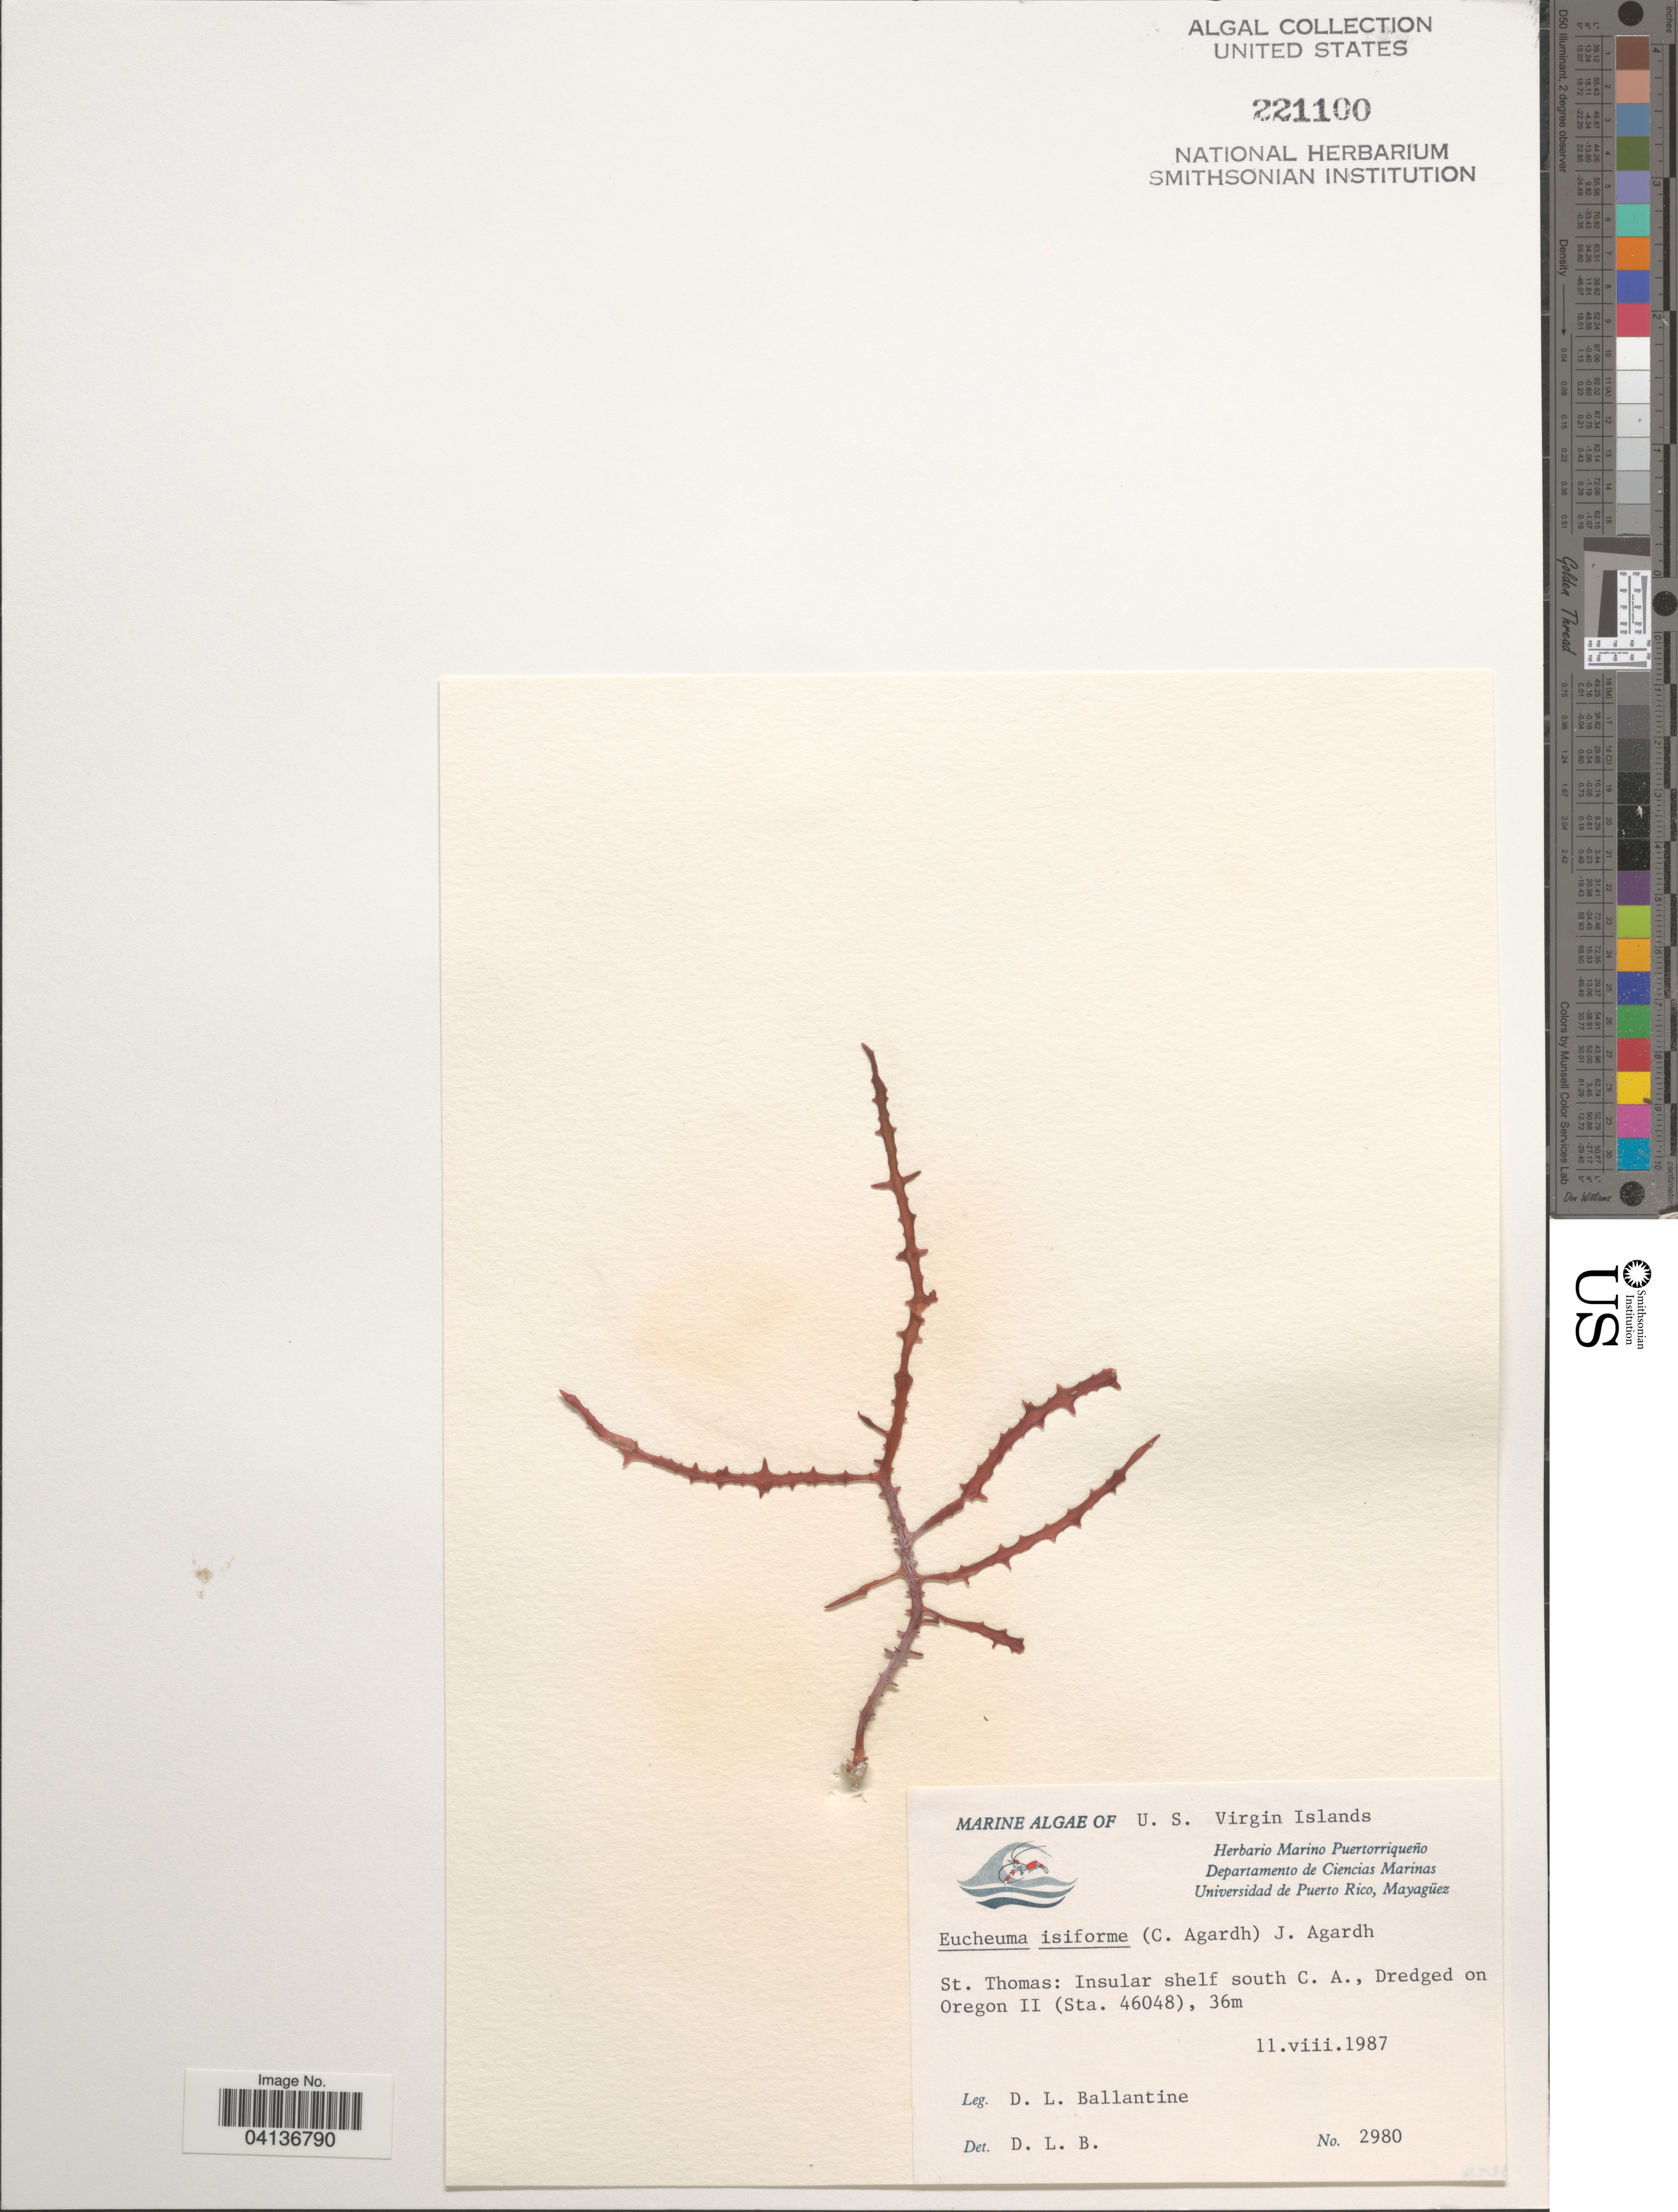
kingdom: Plantae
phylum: Rhodophyta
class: Florideophyceae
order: Gigartinales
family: Solieriaceae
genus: Eucheumatopsis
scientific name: Eucheumatopsis isiformis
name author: (C. Agardh) M.L. Núñez-Resendiz et al.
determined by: Algae name updating Project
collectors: D.L. Ballantine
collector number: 2980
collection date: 1987-08-11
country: U.S. Virgin Islands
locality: St. Thomas: Insular shelf south C. A., Dredged on Oregon II (Sta. 46048).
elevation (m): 36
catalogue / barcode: US 221100